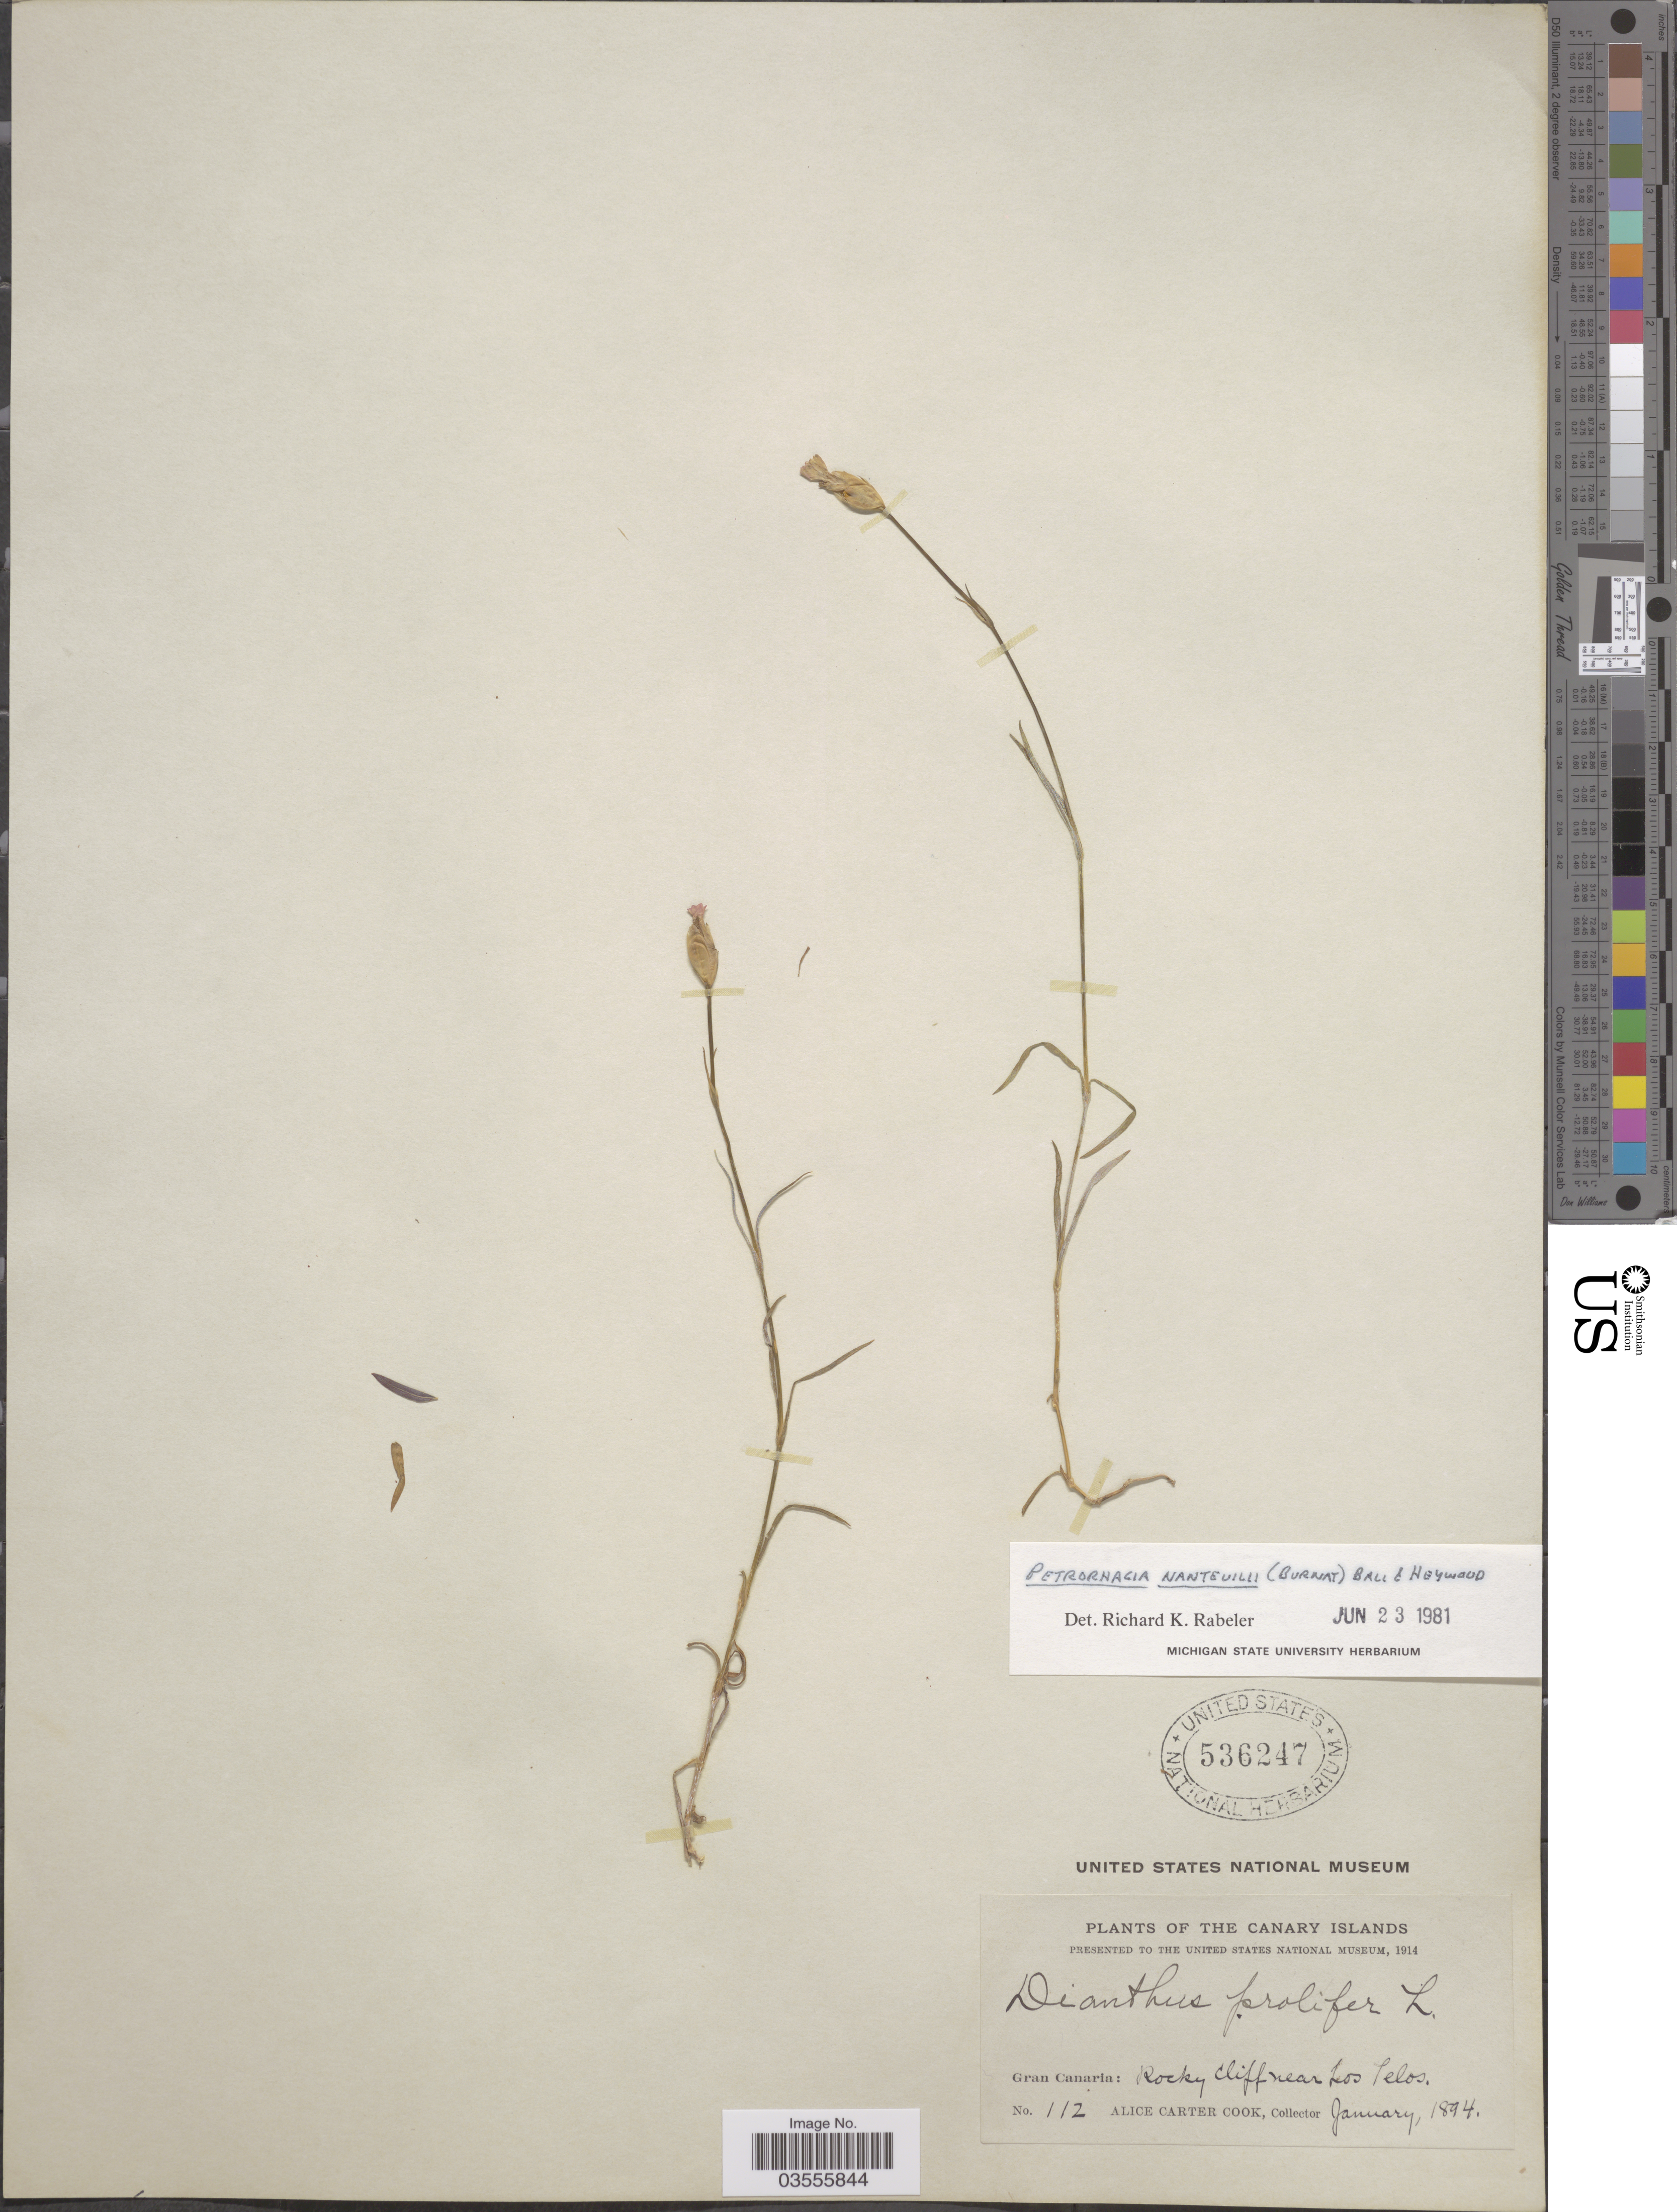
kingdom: Plantae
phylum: Tracheophyta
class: Magnoliopsida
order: Caryophyllales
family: Caryophyllaceae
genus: Petrorhagia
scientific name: Petrorhagia nanteuilii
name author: (Burnat) P.W. Ball & Heywood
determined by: Rabeler, P. K.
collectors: Alice C. Cook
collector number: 112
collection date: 1894-01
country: Spain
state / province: Canarias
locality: The Canary Islands. Gran Canaria: Rocky Cliff near Los Telos.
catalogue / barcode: US 536247